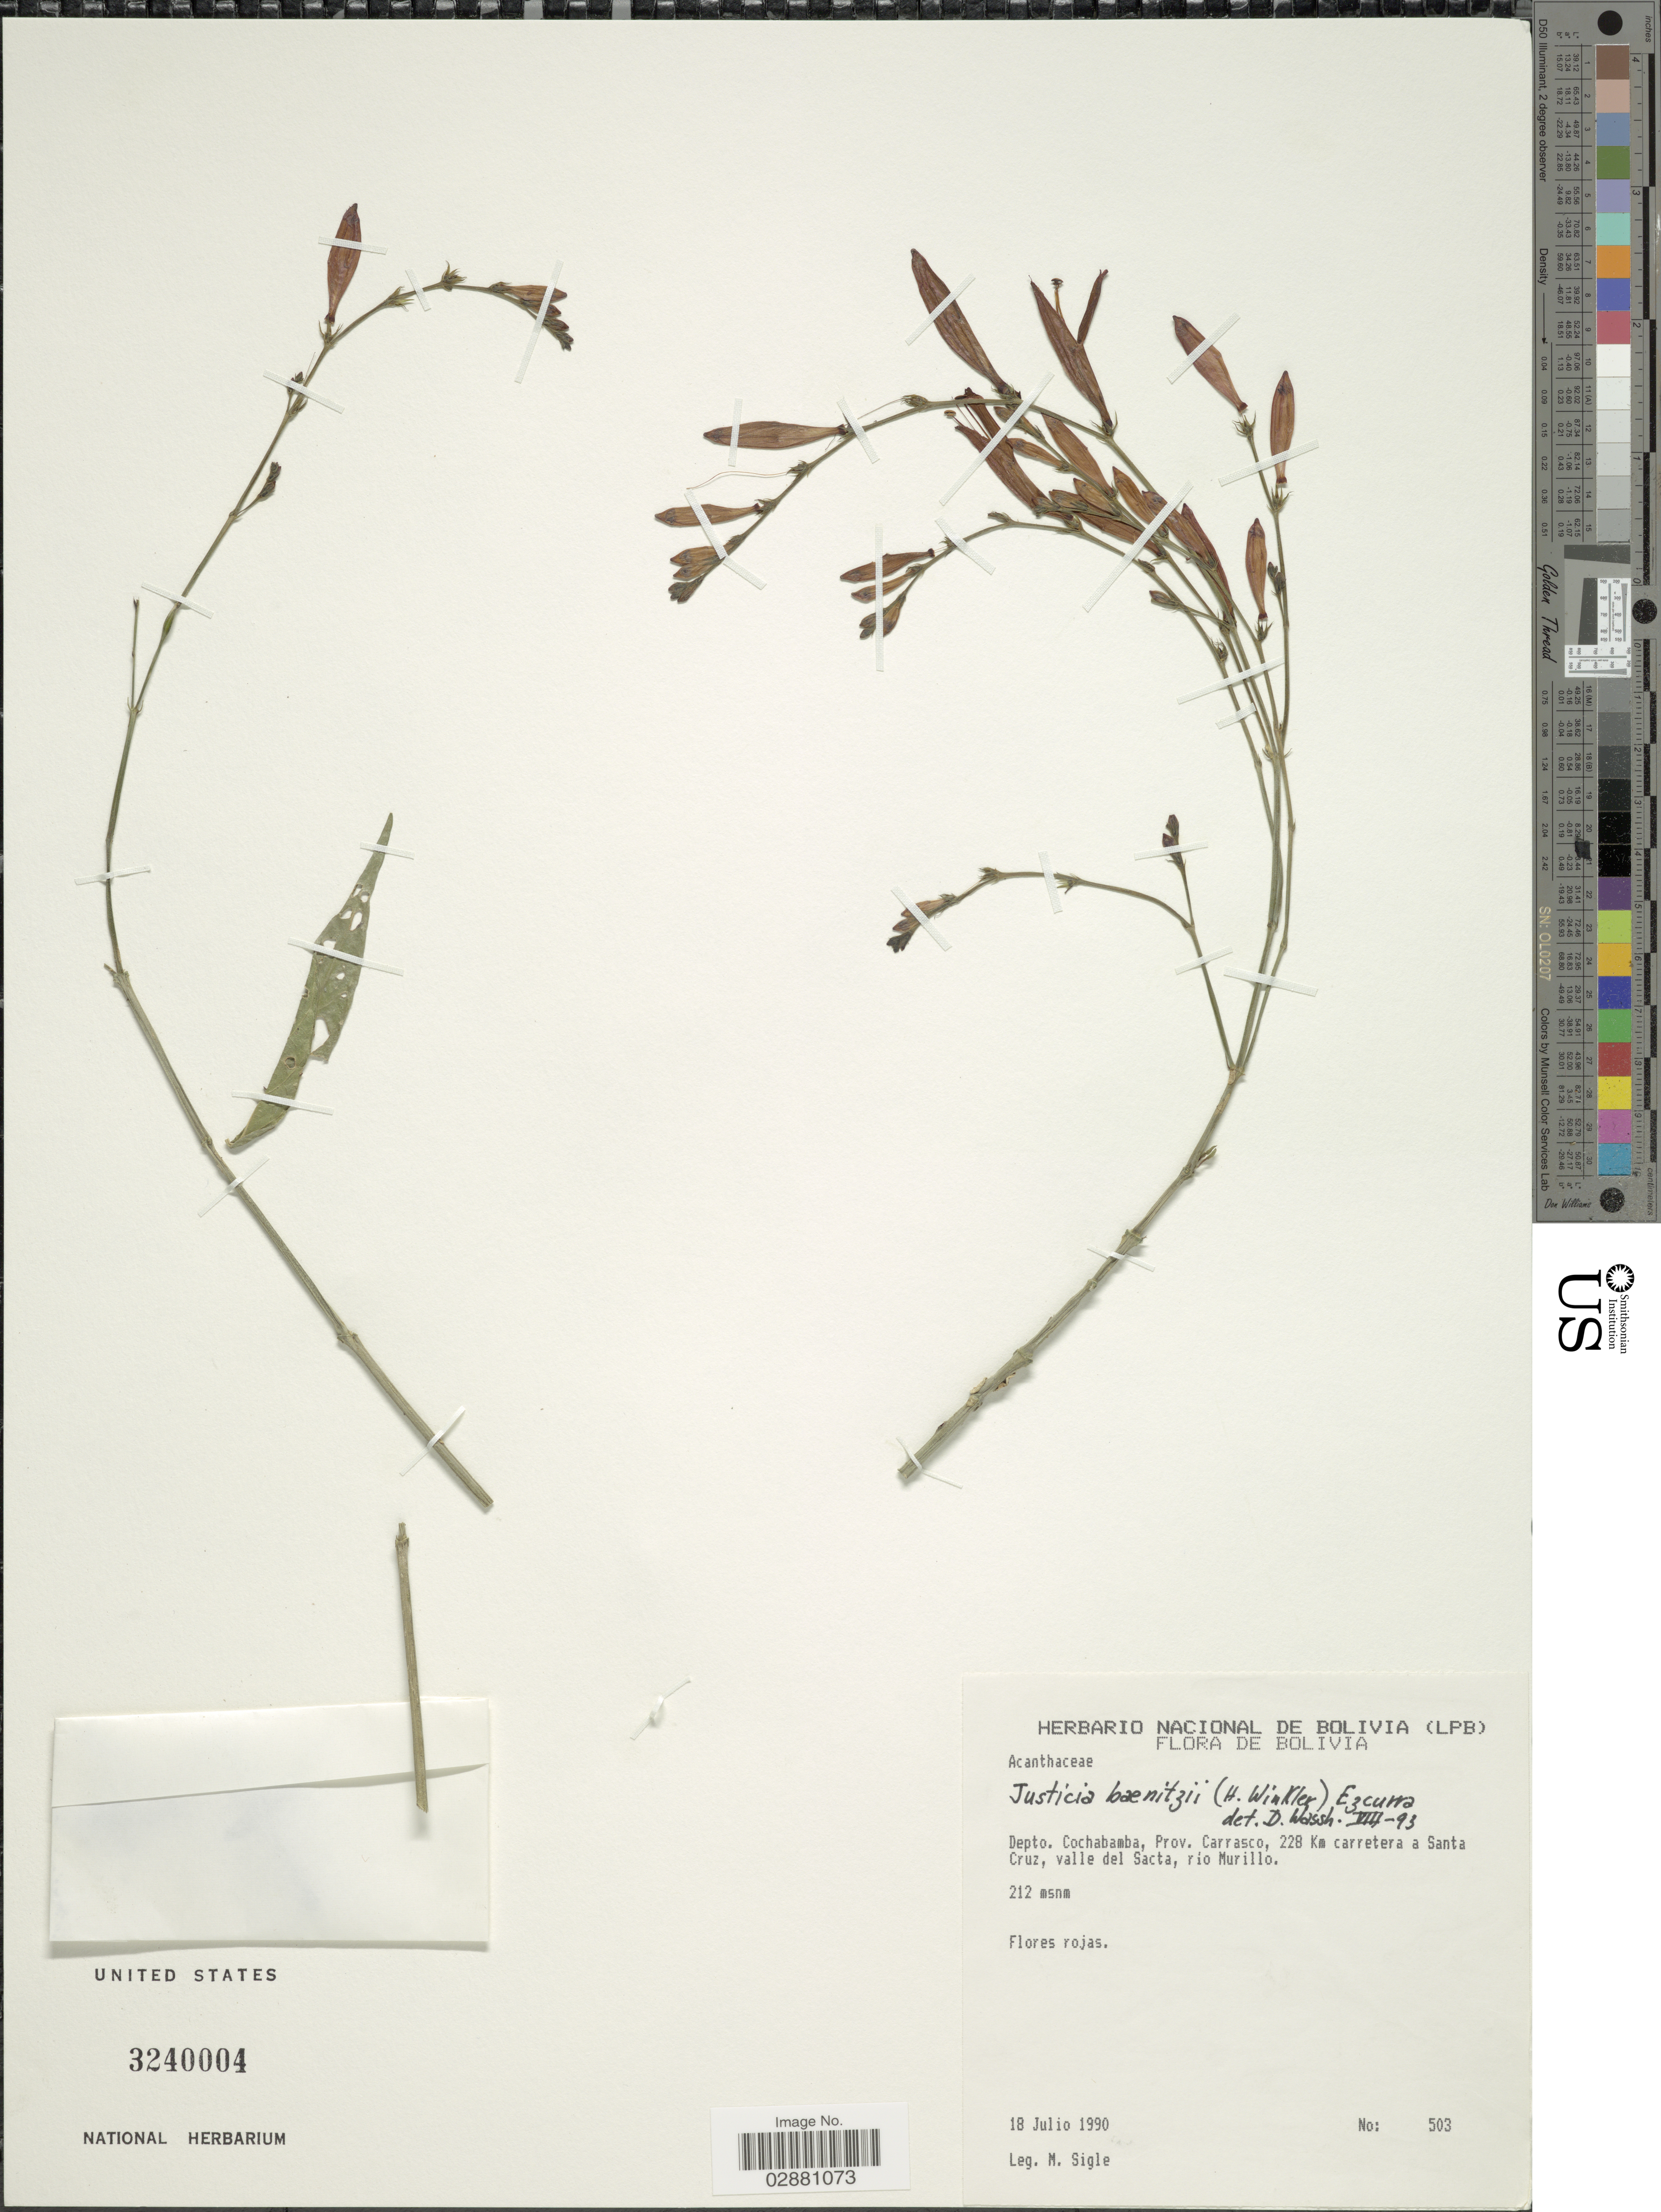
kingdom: Plantae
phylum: Tracheophyta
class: Magnoliopsida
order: Lamiales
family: Acanthaceae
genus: Justicia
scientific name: Justicia baenitzii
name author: (H.J.P. Winkl.) C. Ezcurra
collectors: M. Sigle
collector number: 503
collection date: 1990-07-18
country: Bolivia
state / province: Cochabamba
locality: Depto. Cochabamba, Prov. Carrasco, 228 Km carretera a Santa Cruz, valle del Sacta, río Murillo.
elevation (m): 212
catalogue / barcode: US 3240004